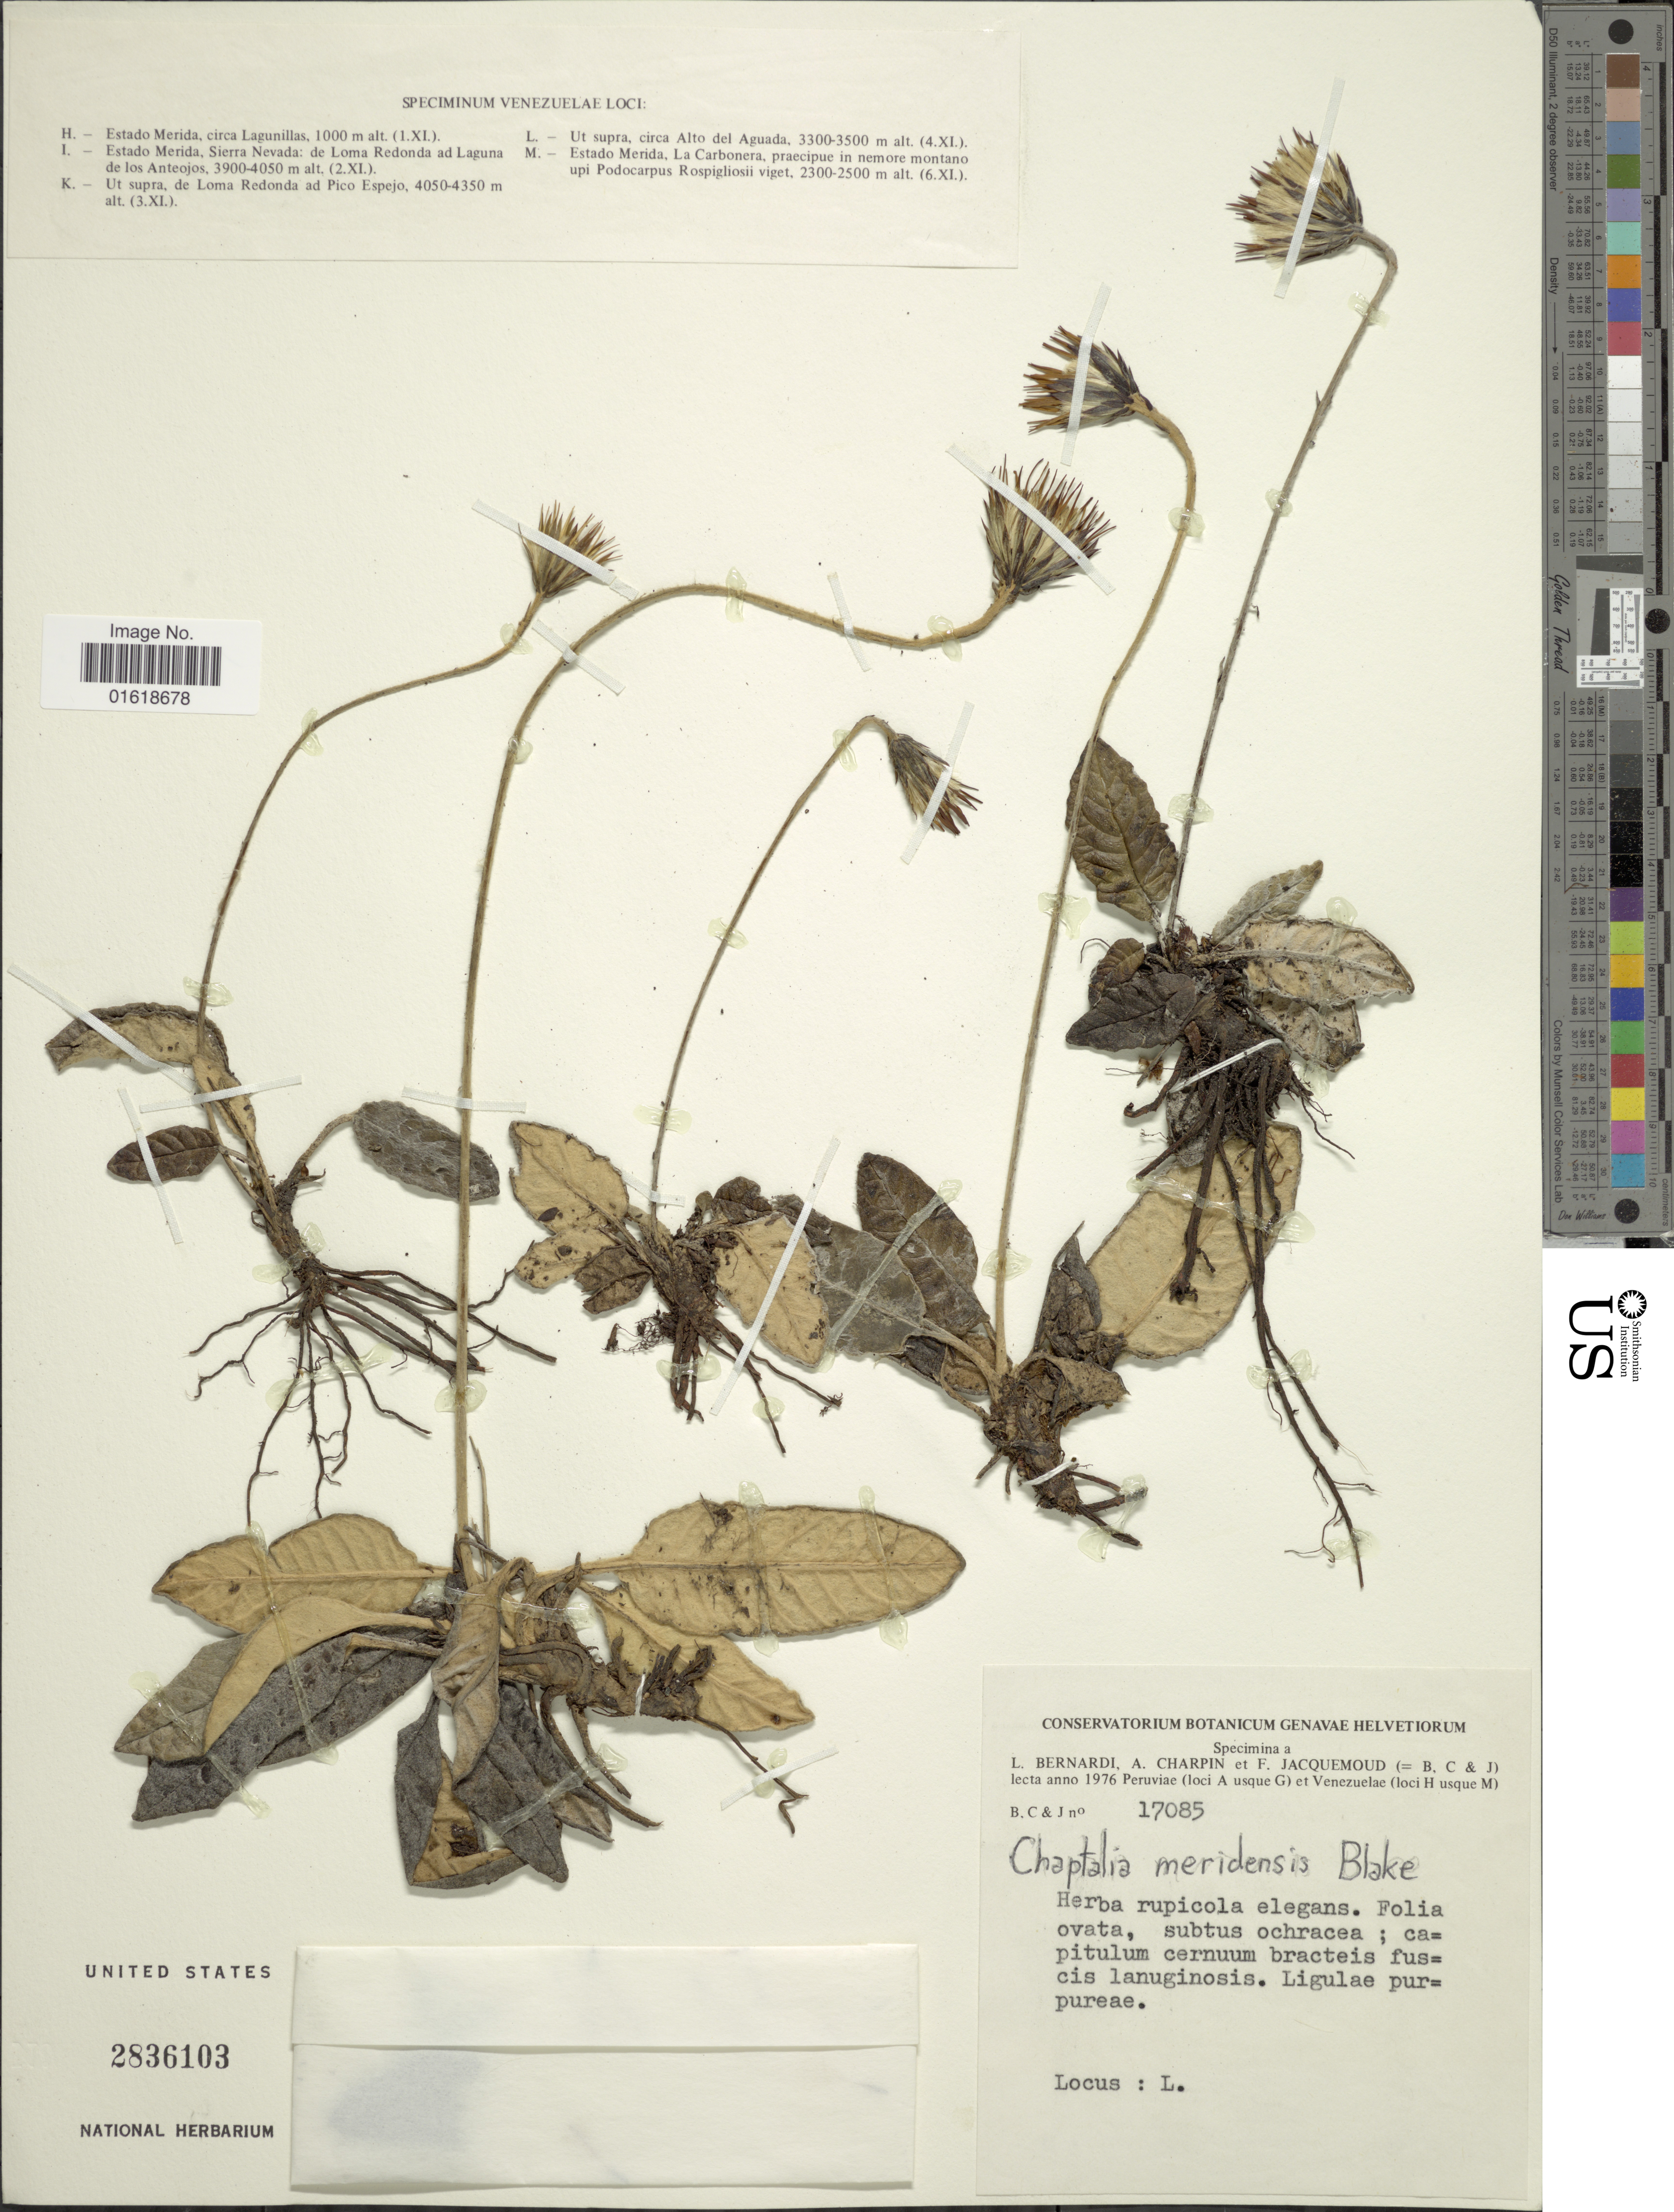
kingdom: Plantae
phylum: Tracheophyta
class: Magnoliopsida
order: Asterales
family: Asteraceae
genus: Chaptalia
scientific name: Chaptalia meridensis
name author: S.F. Blake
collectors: L. Bernardi, A. Charpin & F. Jacquemoud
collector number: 17085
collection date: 1976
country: Venezuela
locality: Peruviae (loci A usque G) et Venezuelae (loci H usque M).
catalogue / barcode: US 2836103